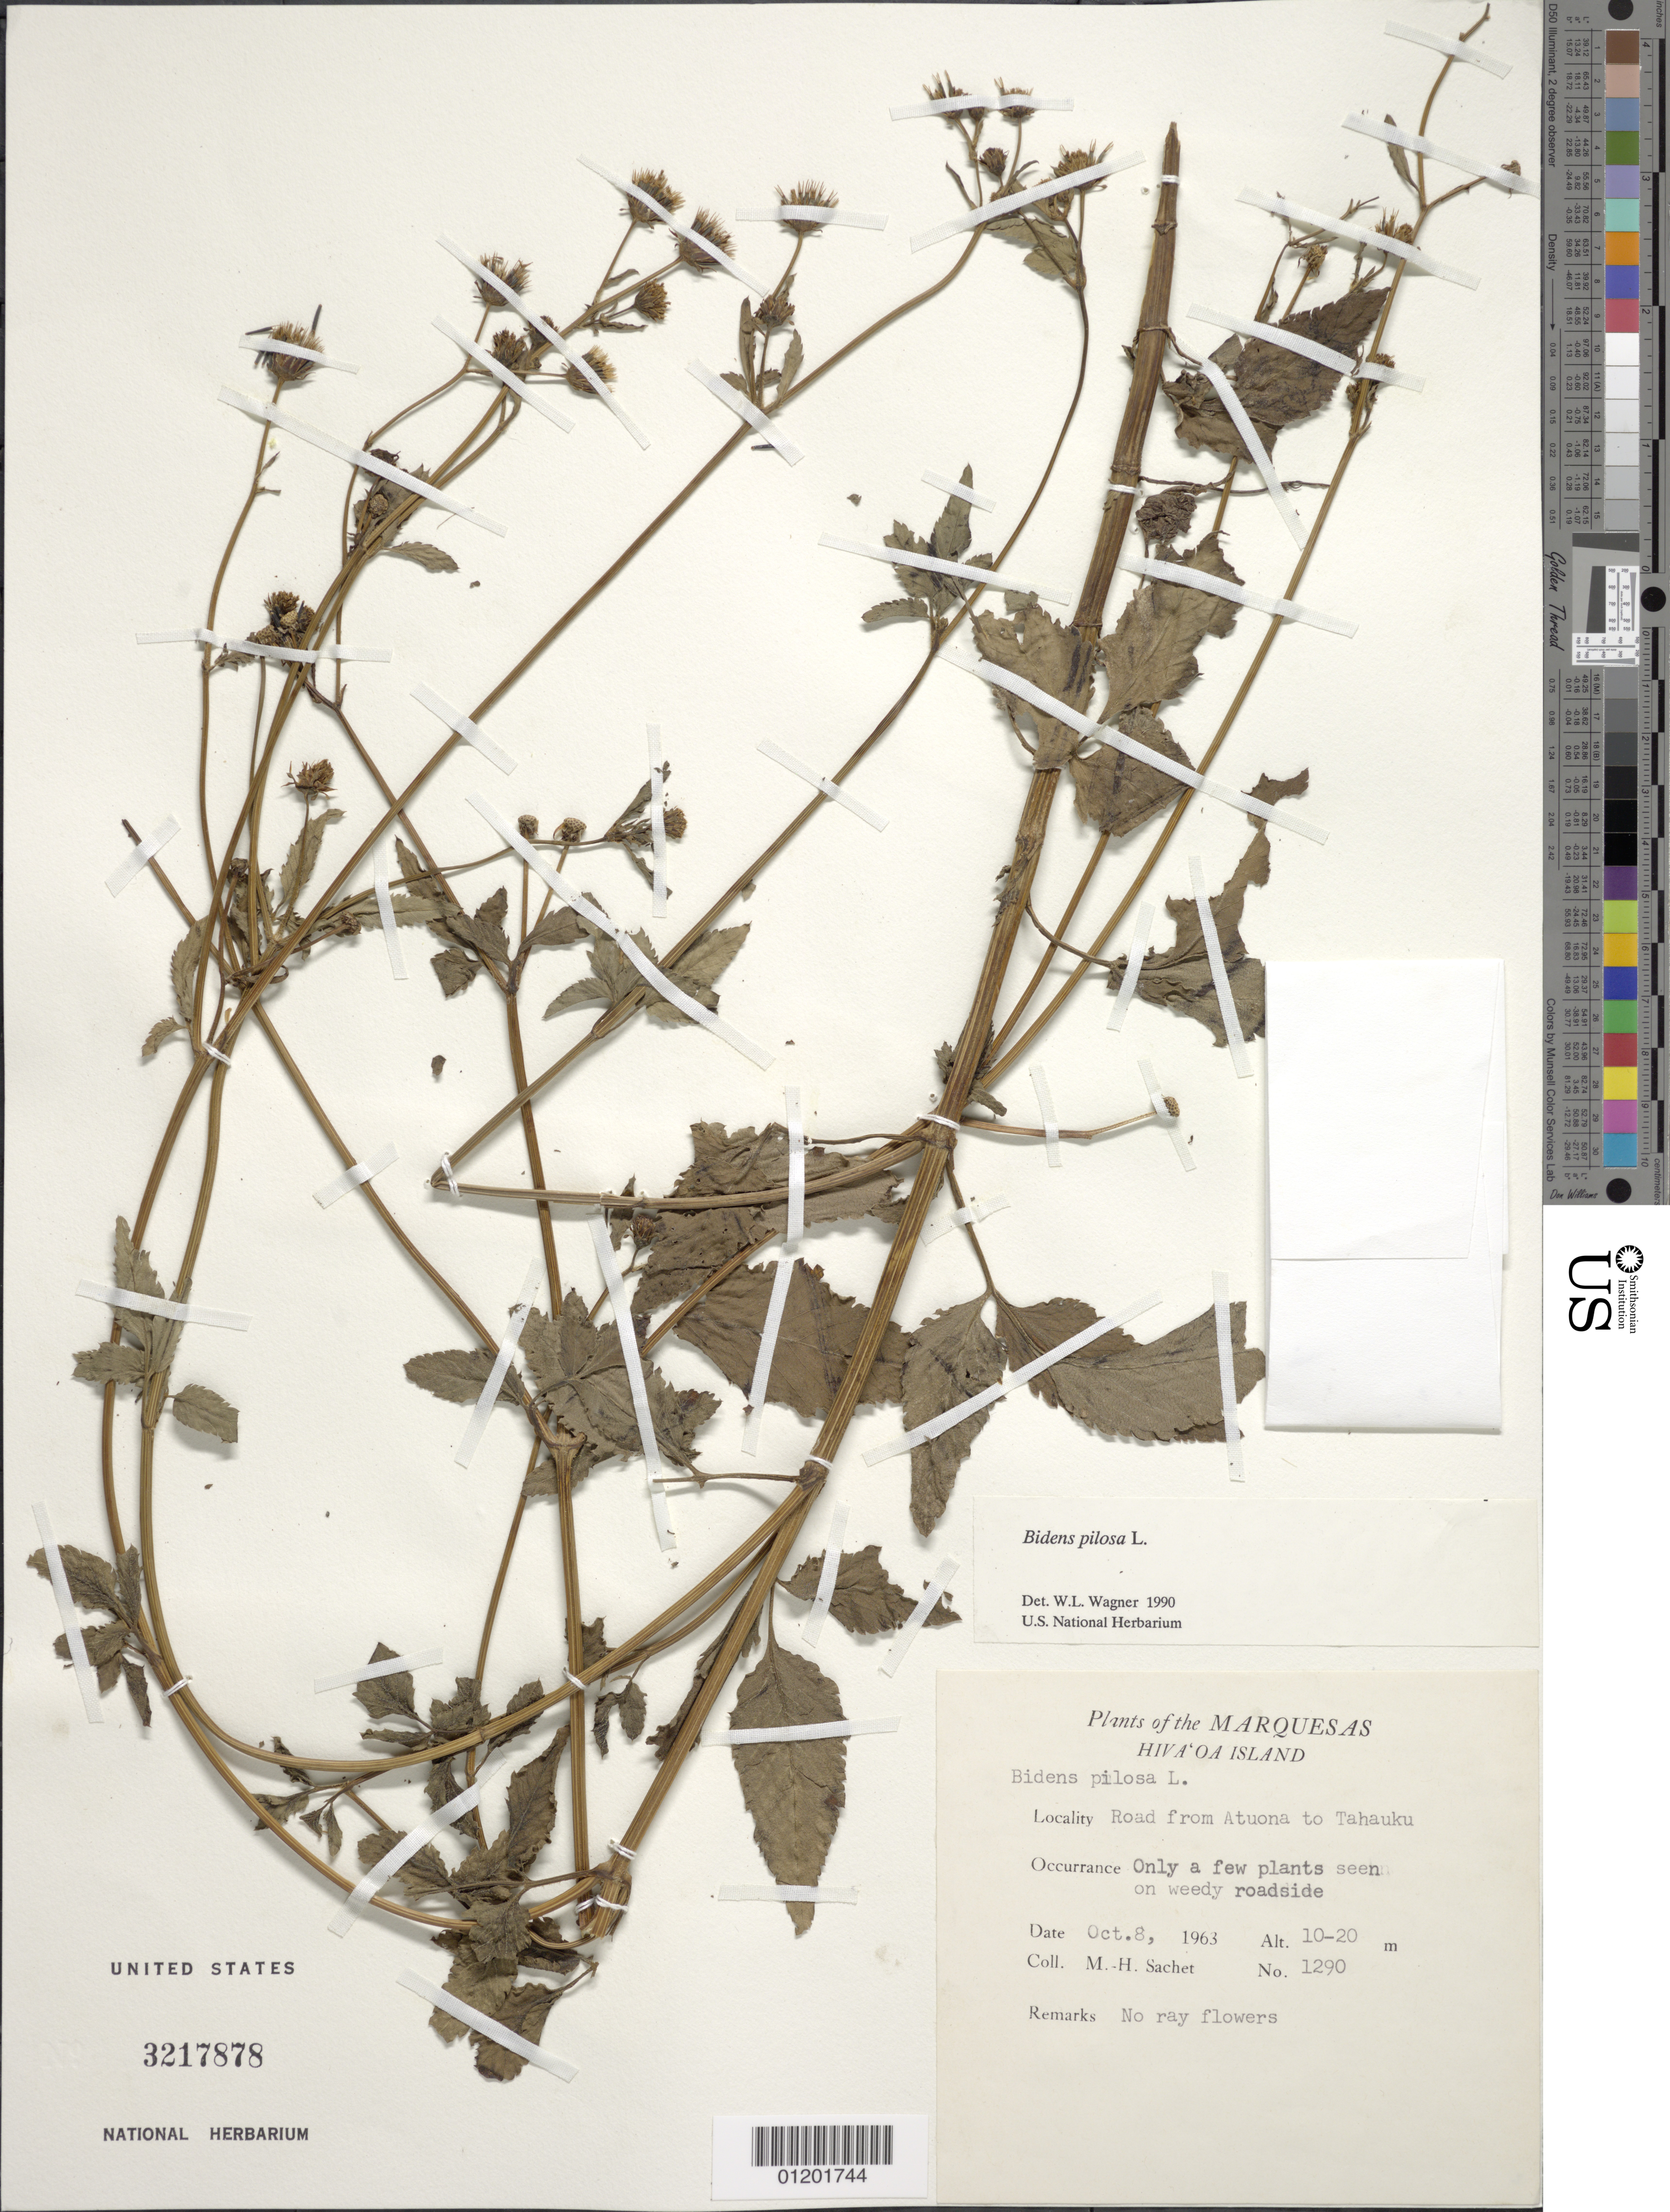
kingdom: Plantae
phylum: Tracheophyta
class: Magnoliopsida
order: Asterales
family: Asteraceae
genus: Bidens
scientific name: Bidens pilosa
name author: L.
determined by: Wagner, W. L., (BOT), Smithsonian Institution - National Museum of Natural History (UNITED STATES)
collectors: M.-H. Sachet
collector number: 1290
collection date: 1963-10-08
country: French Polynesia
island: Hiva Oa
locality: road from Atuona to Tahauku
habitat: Only a few plants seen on weedy roadside.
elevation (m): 10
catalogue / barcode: US 3217878